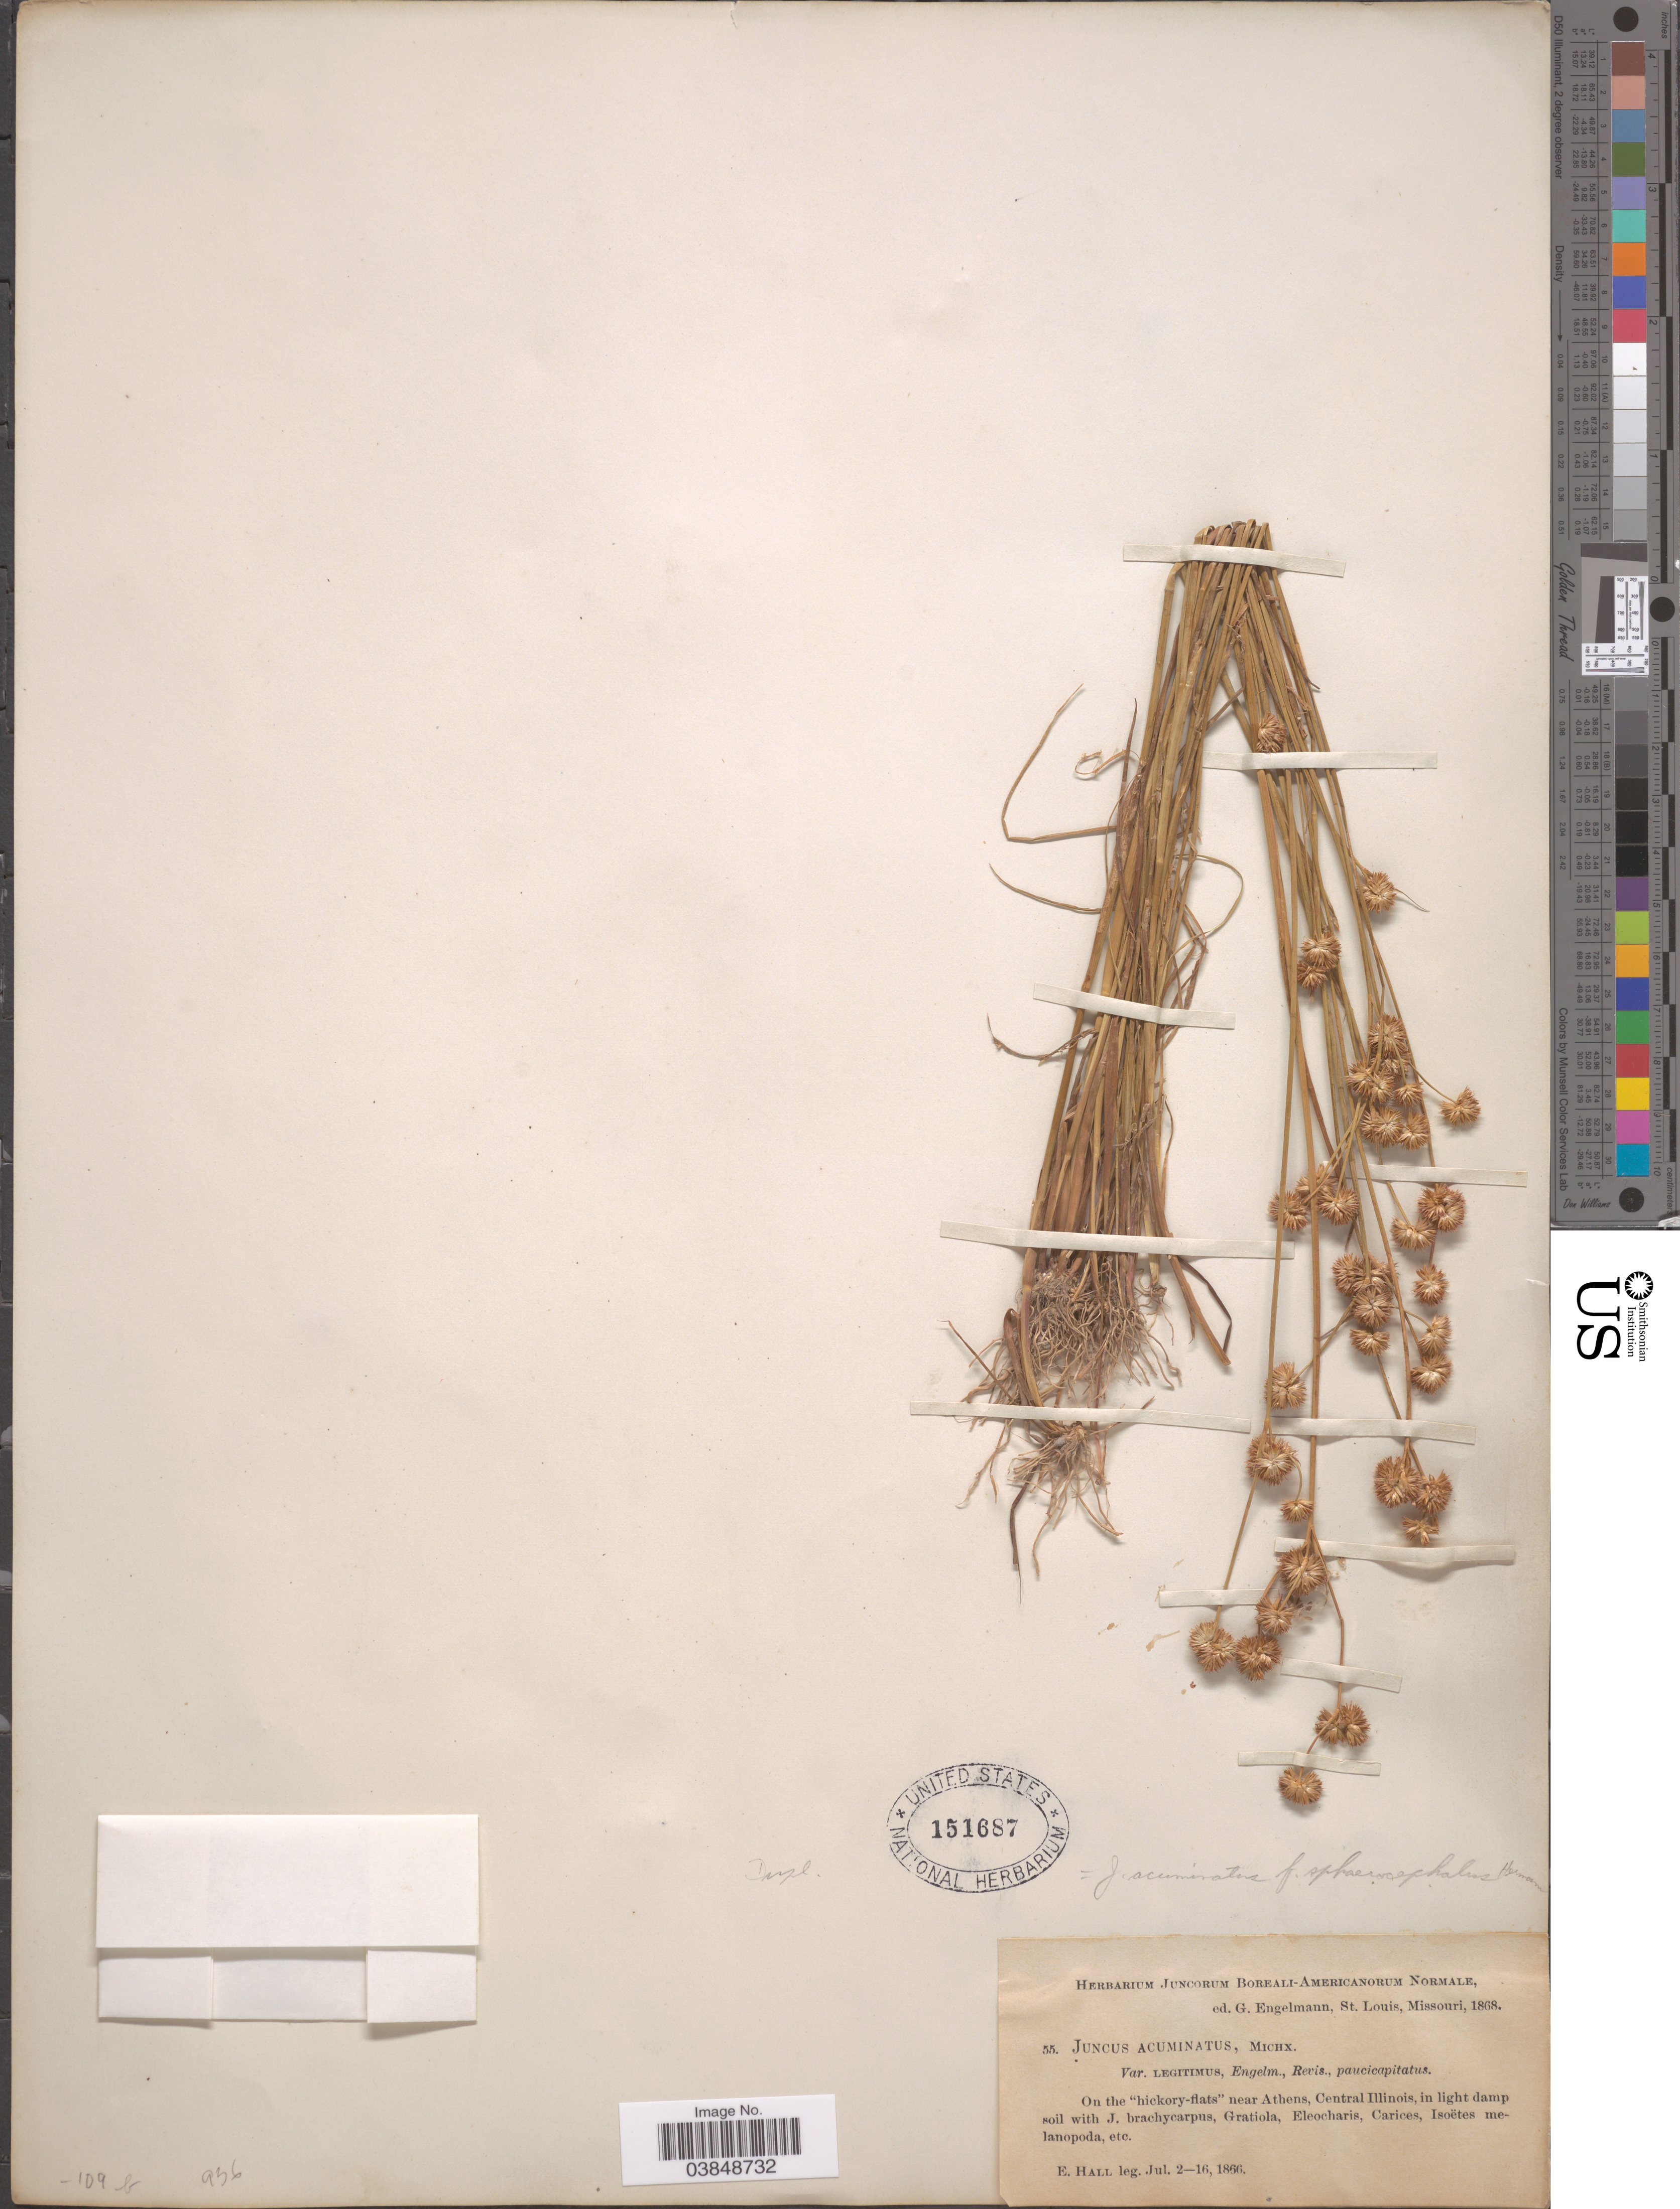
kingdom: Plantae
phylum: Tracheophyta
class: Liliopsida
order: Poales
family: Juncaceae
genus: Juncus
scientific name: Juncus acuminatus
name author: Michx.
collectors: E. Hall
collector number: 55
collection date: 1866-07-02/1866-07-16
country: United States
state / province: Illinois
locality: On the "hickory-flats" near Athens, Central Illinois.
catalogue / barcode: US 151687